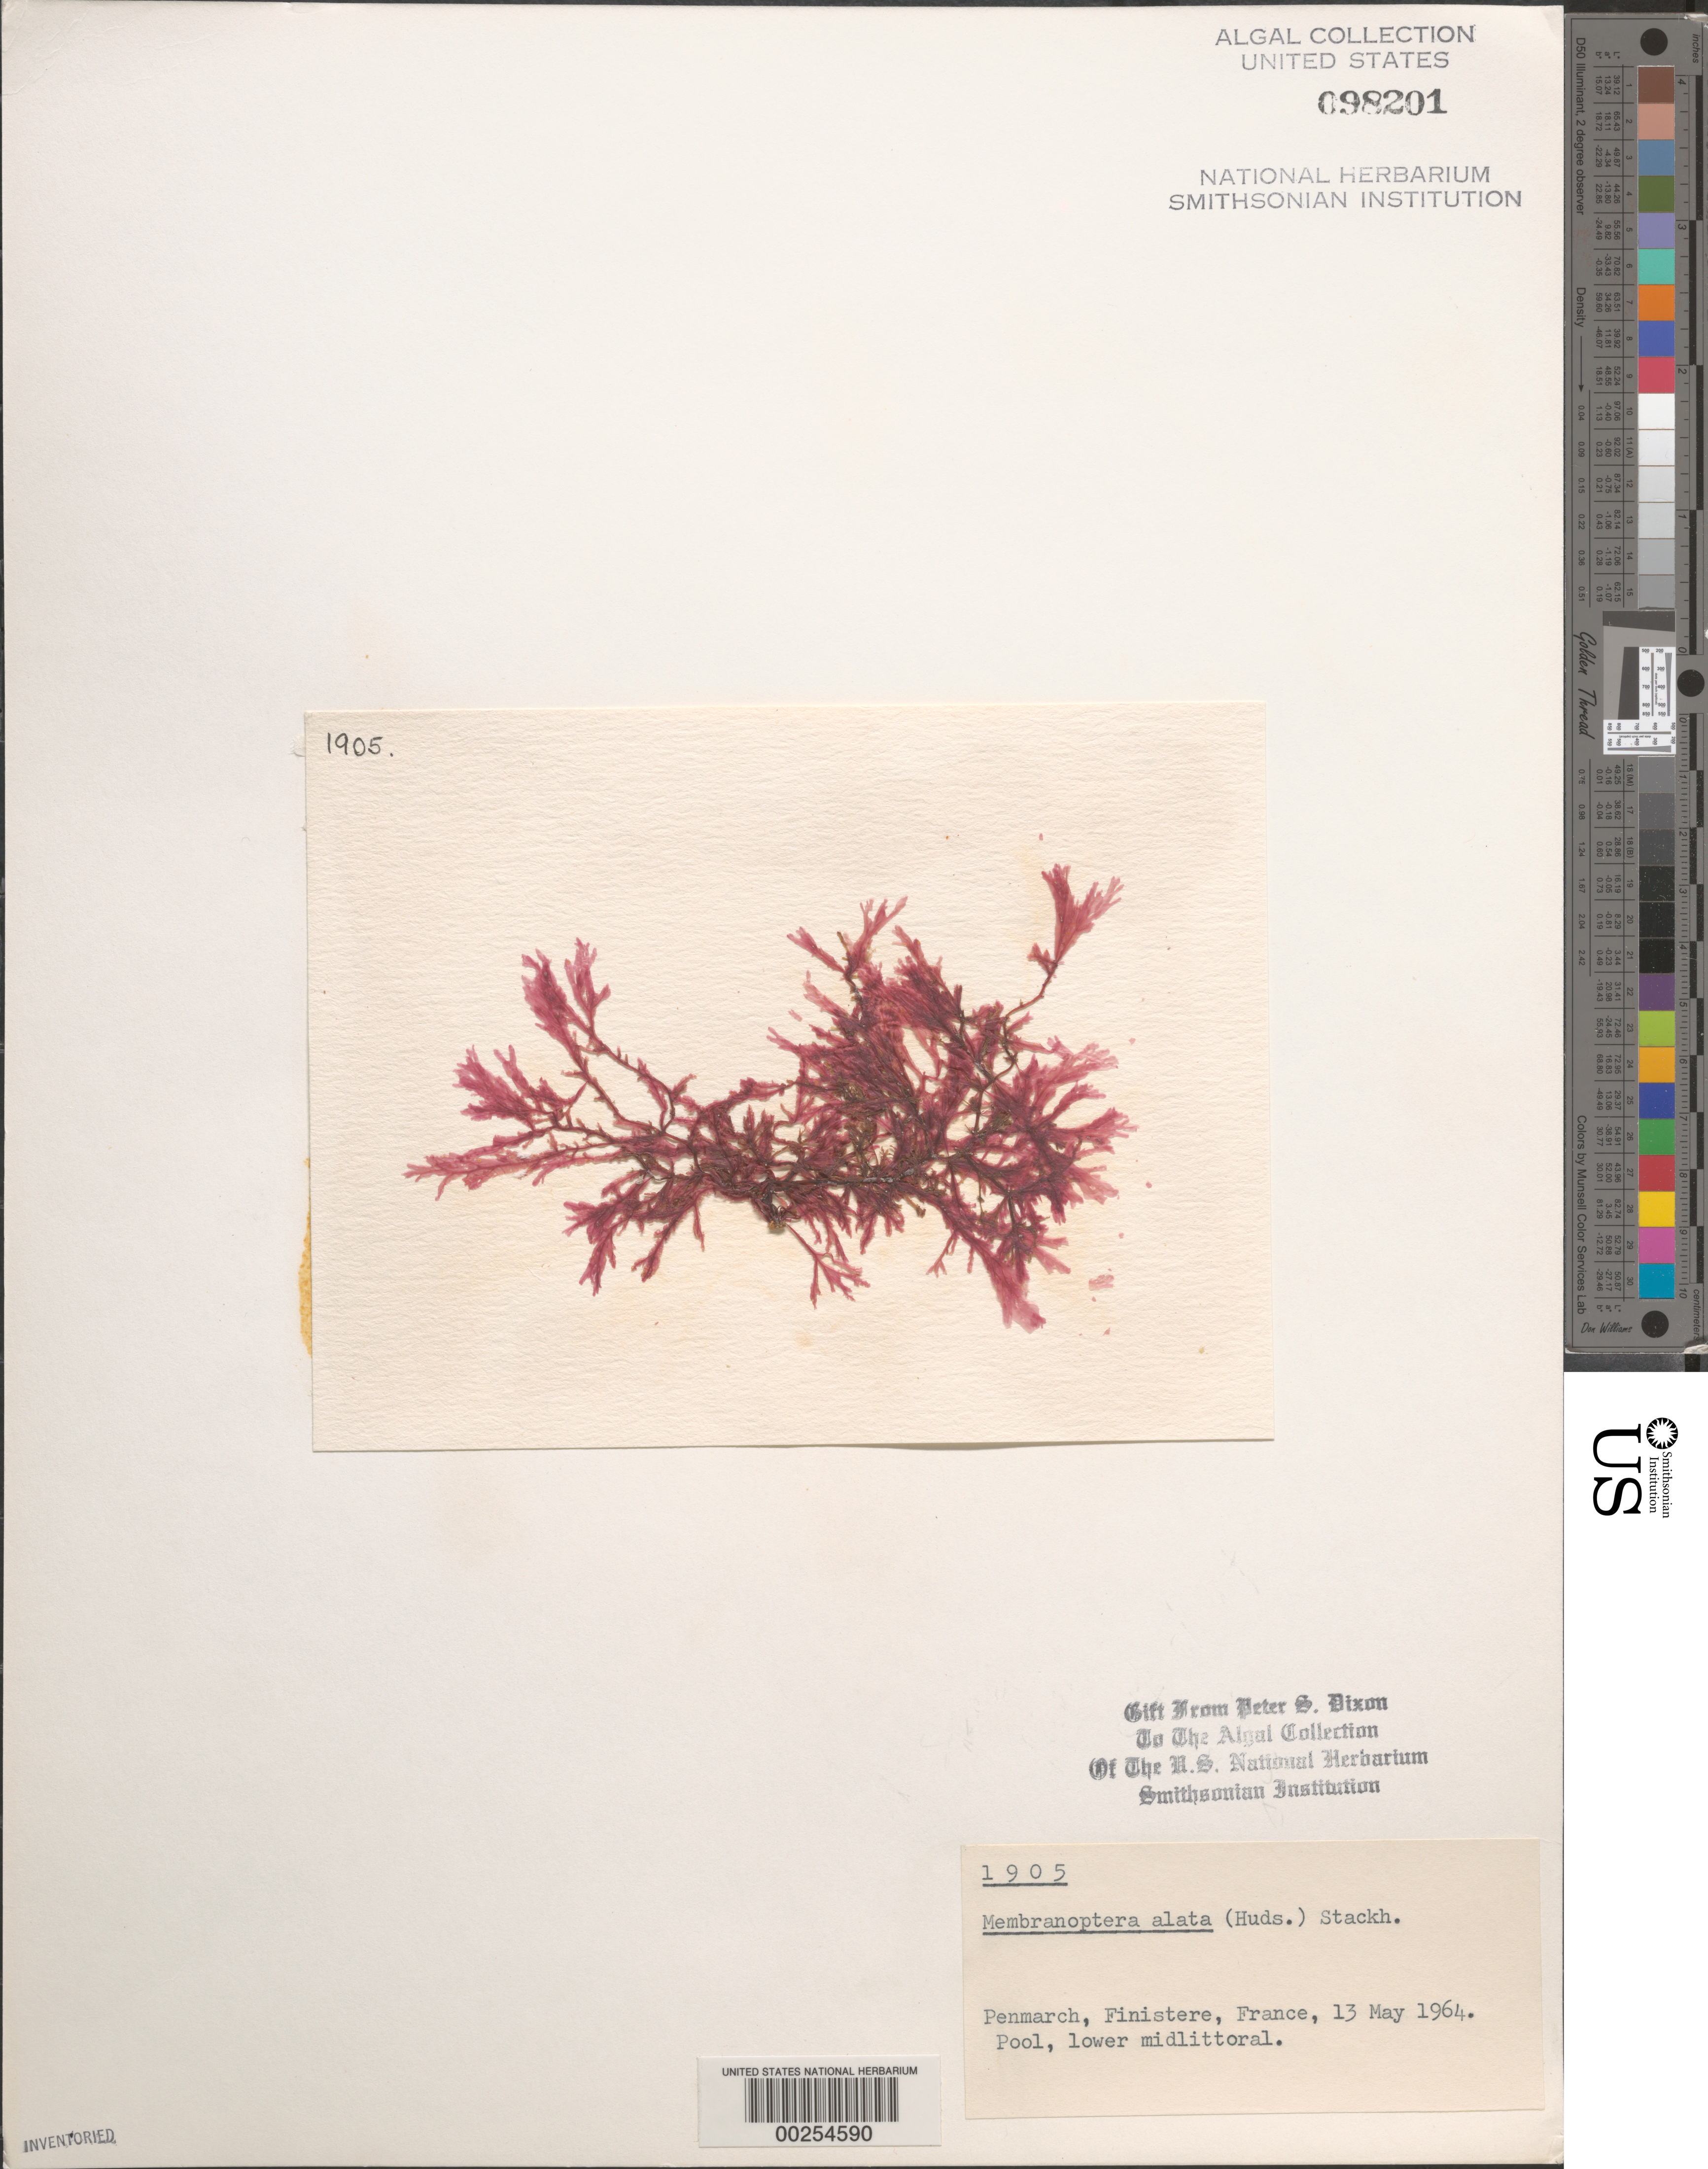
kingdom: Plantae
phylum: Rhodophyta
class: Florideophyceae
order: Ceramiales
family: Delesseriaceae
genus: Membranoptera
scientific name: Membranoptera alata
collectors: P. S. Dixon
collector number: PSD 1905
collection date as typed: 13 May 1964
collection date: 1964-05-13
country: France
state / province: Bretagne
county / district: Finistère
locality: Penmarch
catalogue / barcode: US 98201